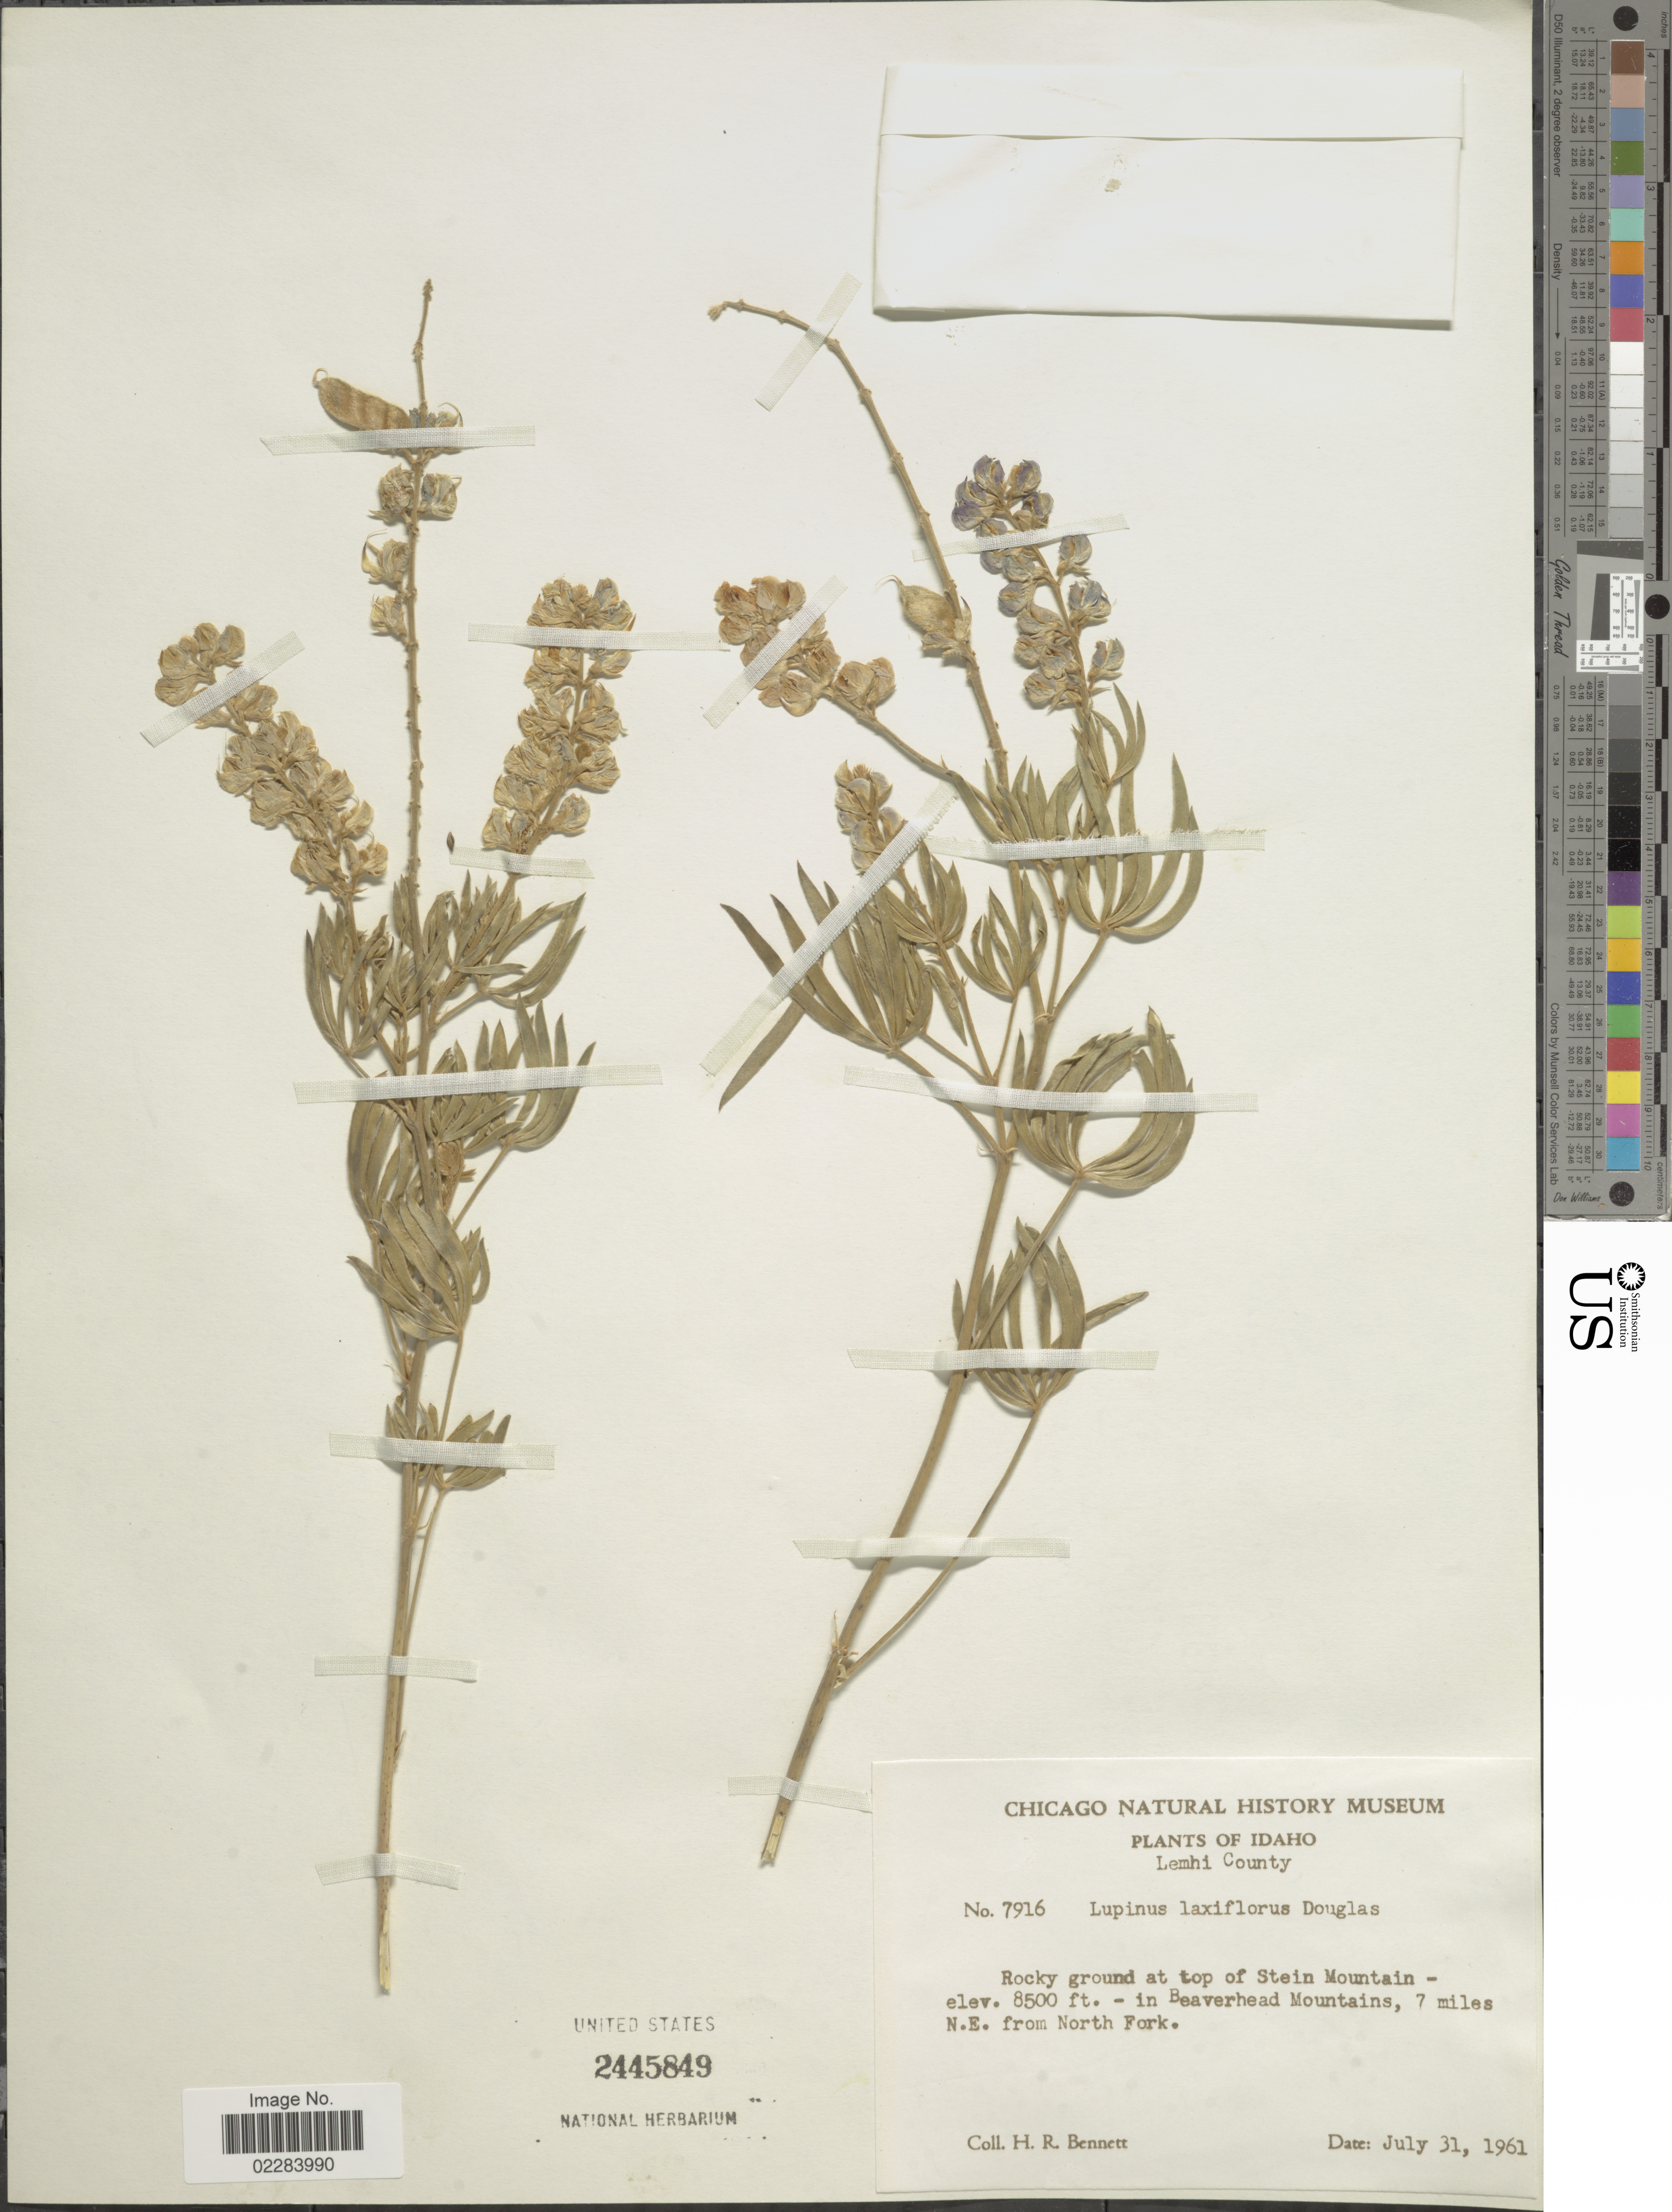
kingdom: Plantae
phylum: Tracheophyta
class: Magnoliopsida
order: Fabales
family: Fabaceae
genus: Lupinus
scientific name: Lupinus arbustus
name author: Lindl.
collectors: H. R. Bennett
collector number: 7916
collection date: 1961-07-31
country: United States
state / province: Idaho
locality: Lemhi County. Rocky ground at top of Stein Mountain. in Beaverhead Mountains, 7 miles N.E. from North Fork.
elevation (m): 2591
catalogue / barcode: US 2445849